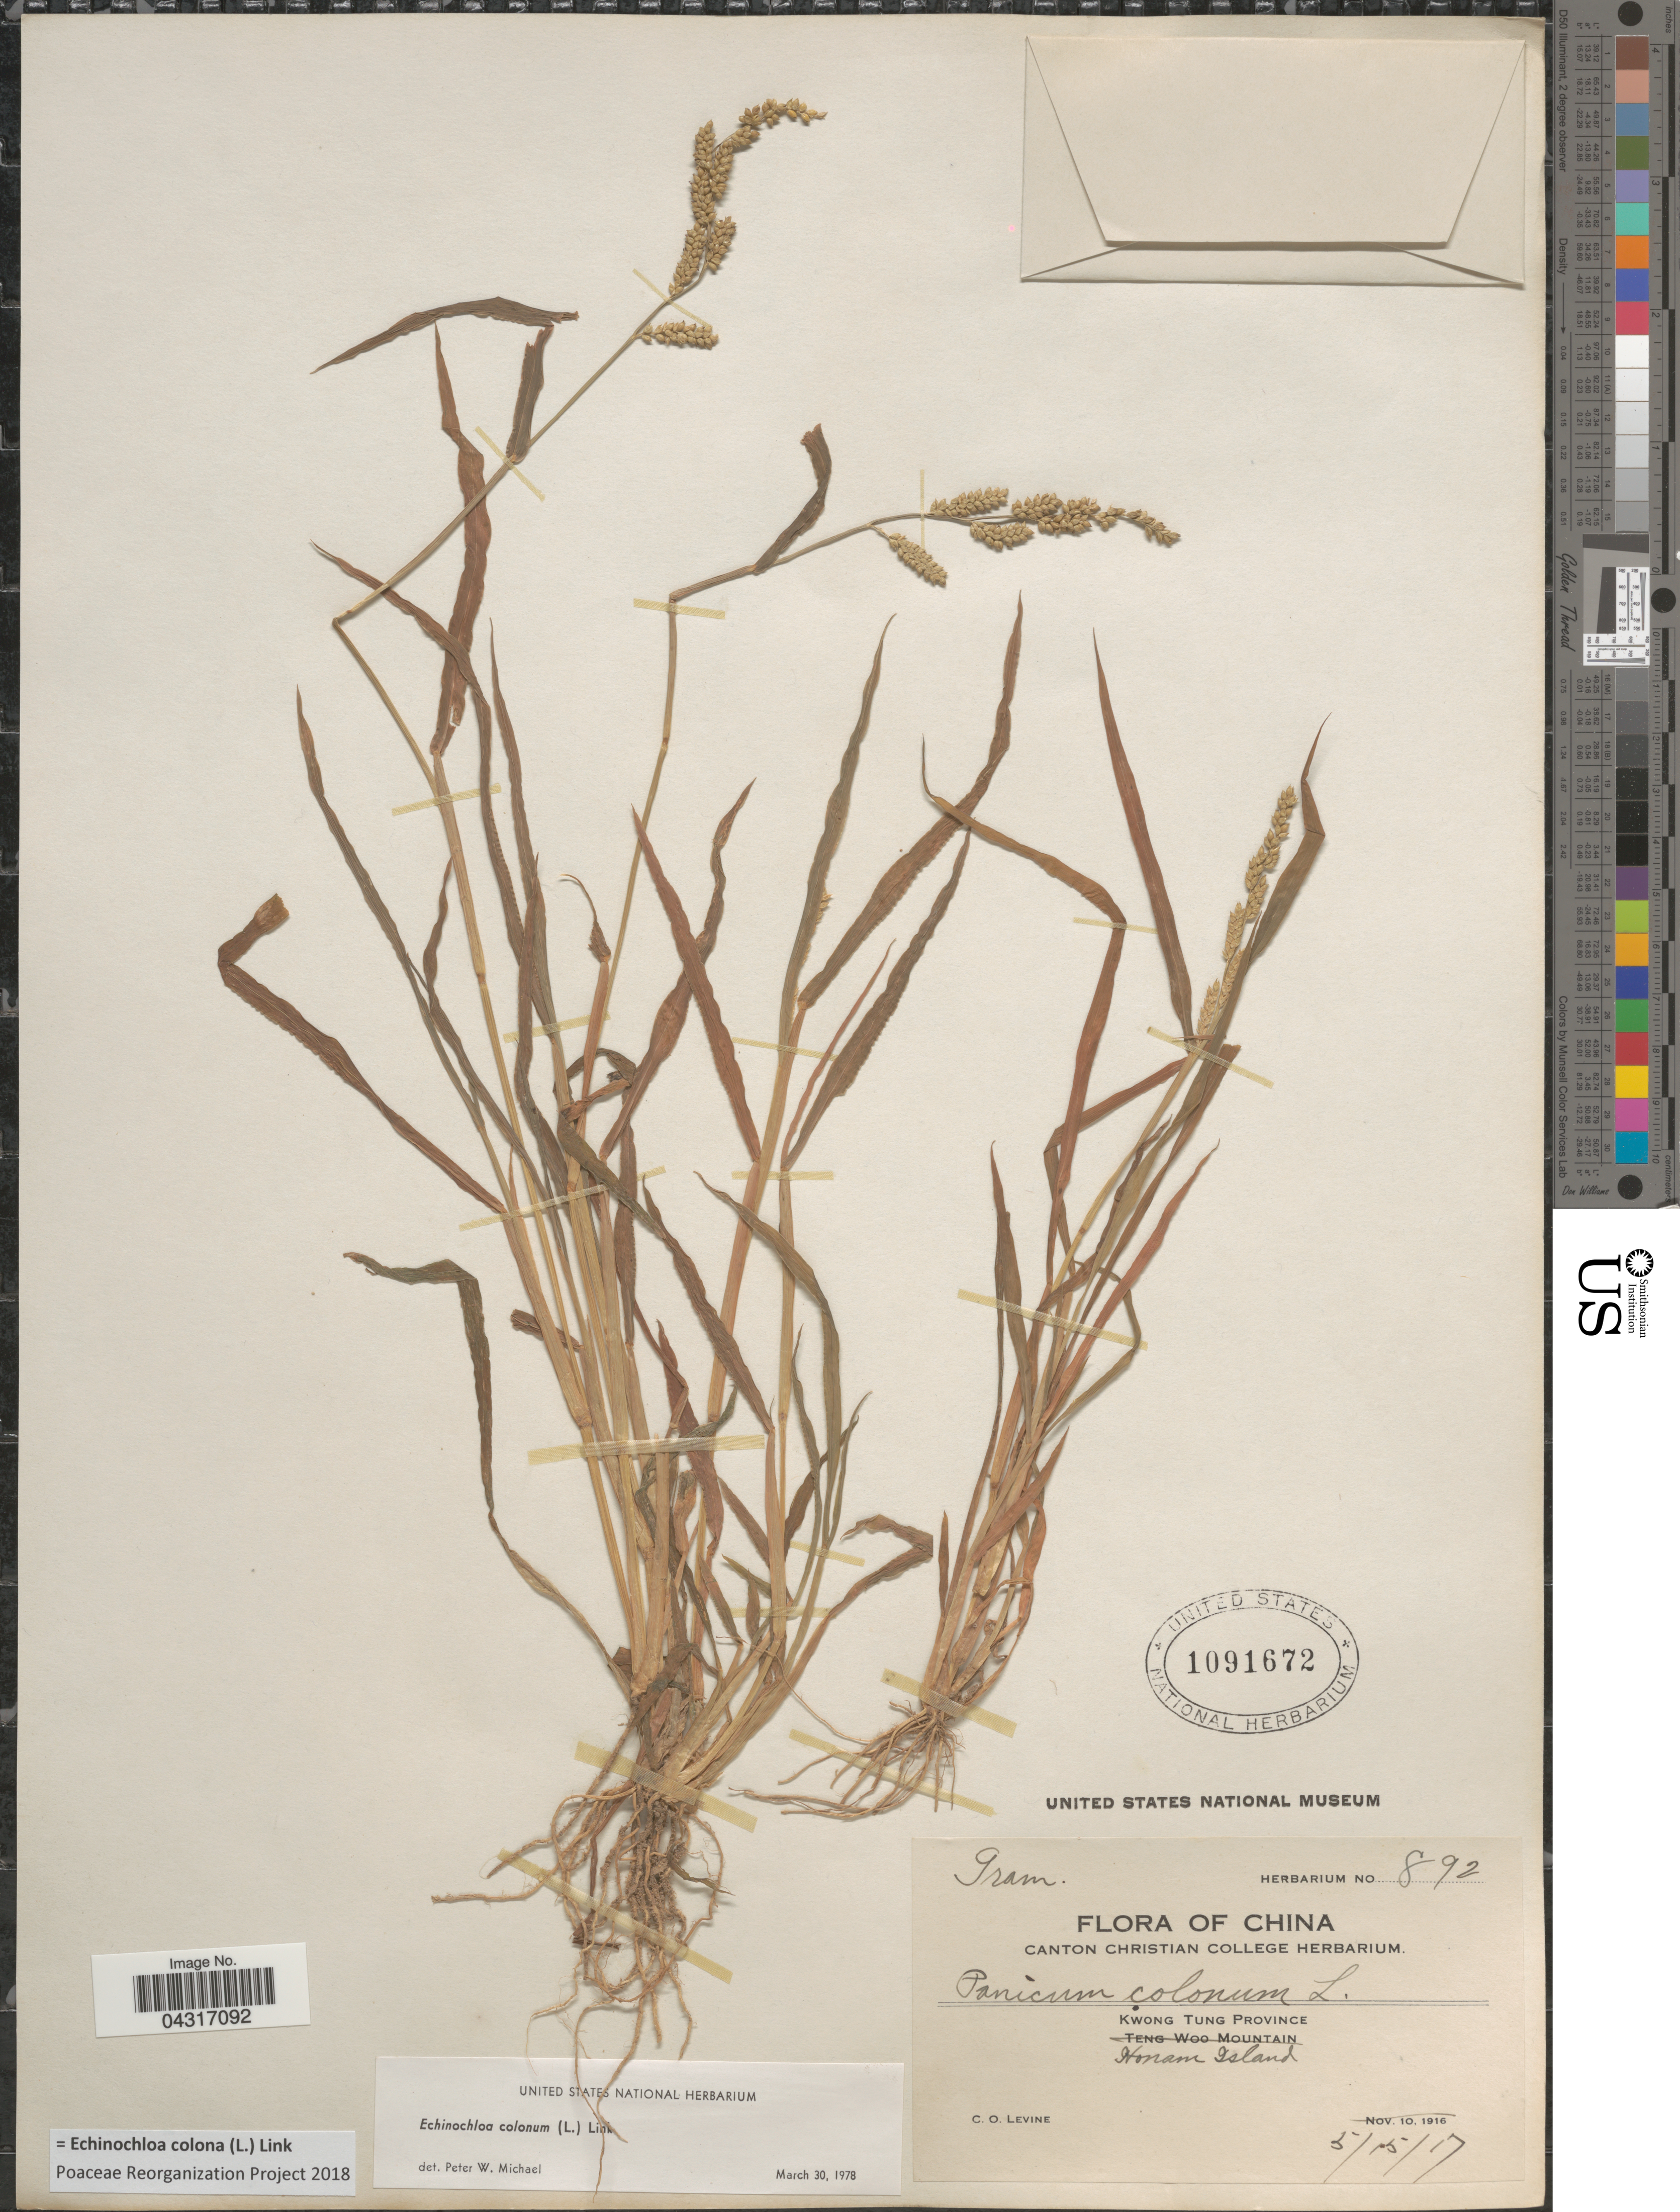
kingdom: Plantae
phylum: Tracheophyta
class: Liliopsida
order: Poales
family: Poaceae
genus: Echinochloa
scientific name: Echinochloa colona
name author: (L.) Link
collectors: C. O. Levine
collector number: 892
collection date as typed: Transcribed d/m/y: 15/5/17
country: China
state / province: Guangdong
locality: Kwong Tung Province. Honam Island.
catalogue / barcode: US 1091672